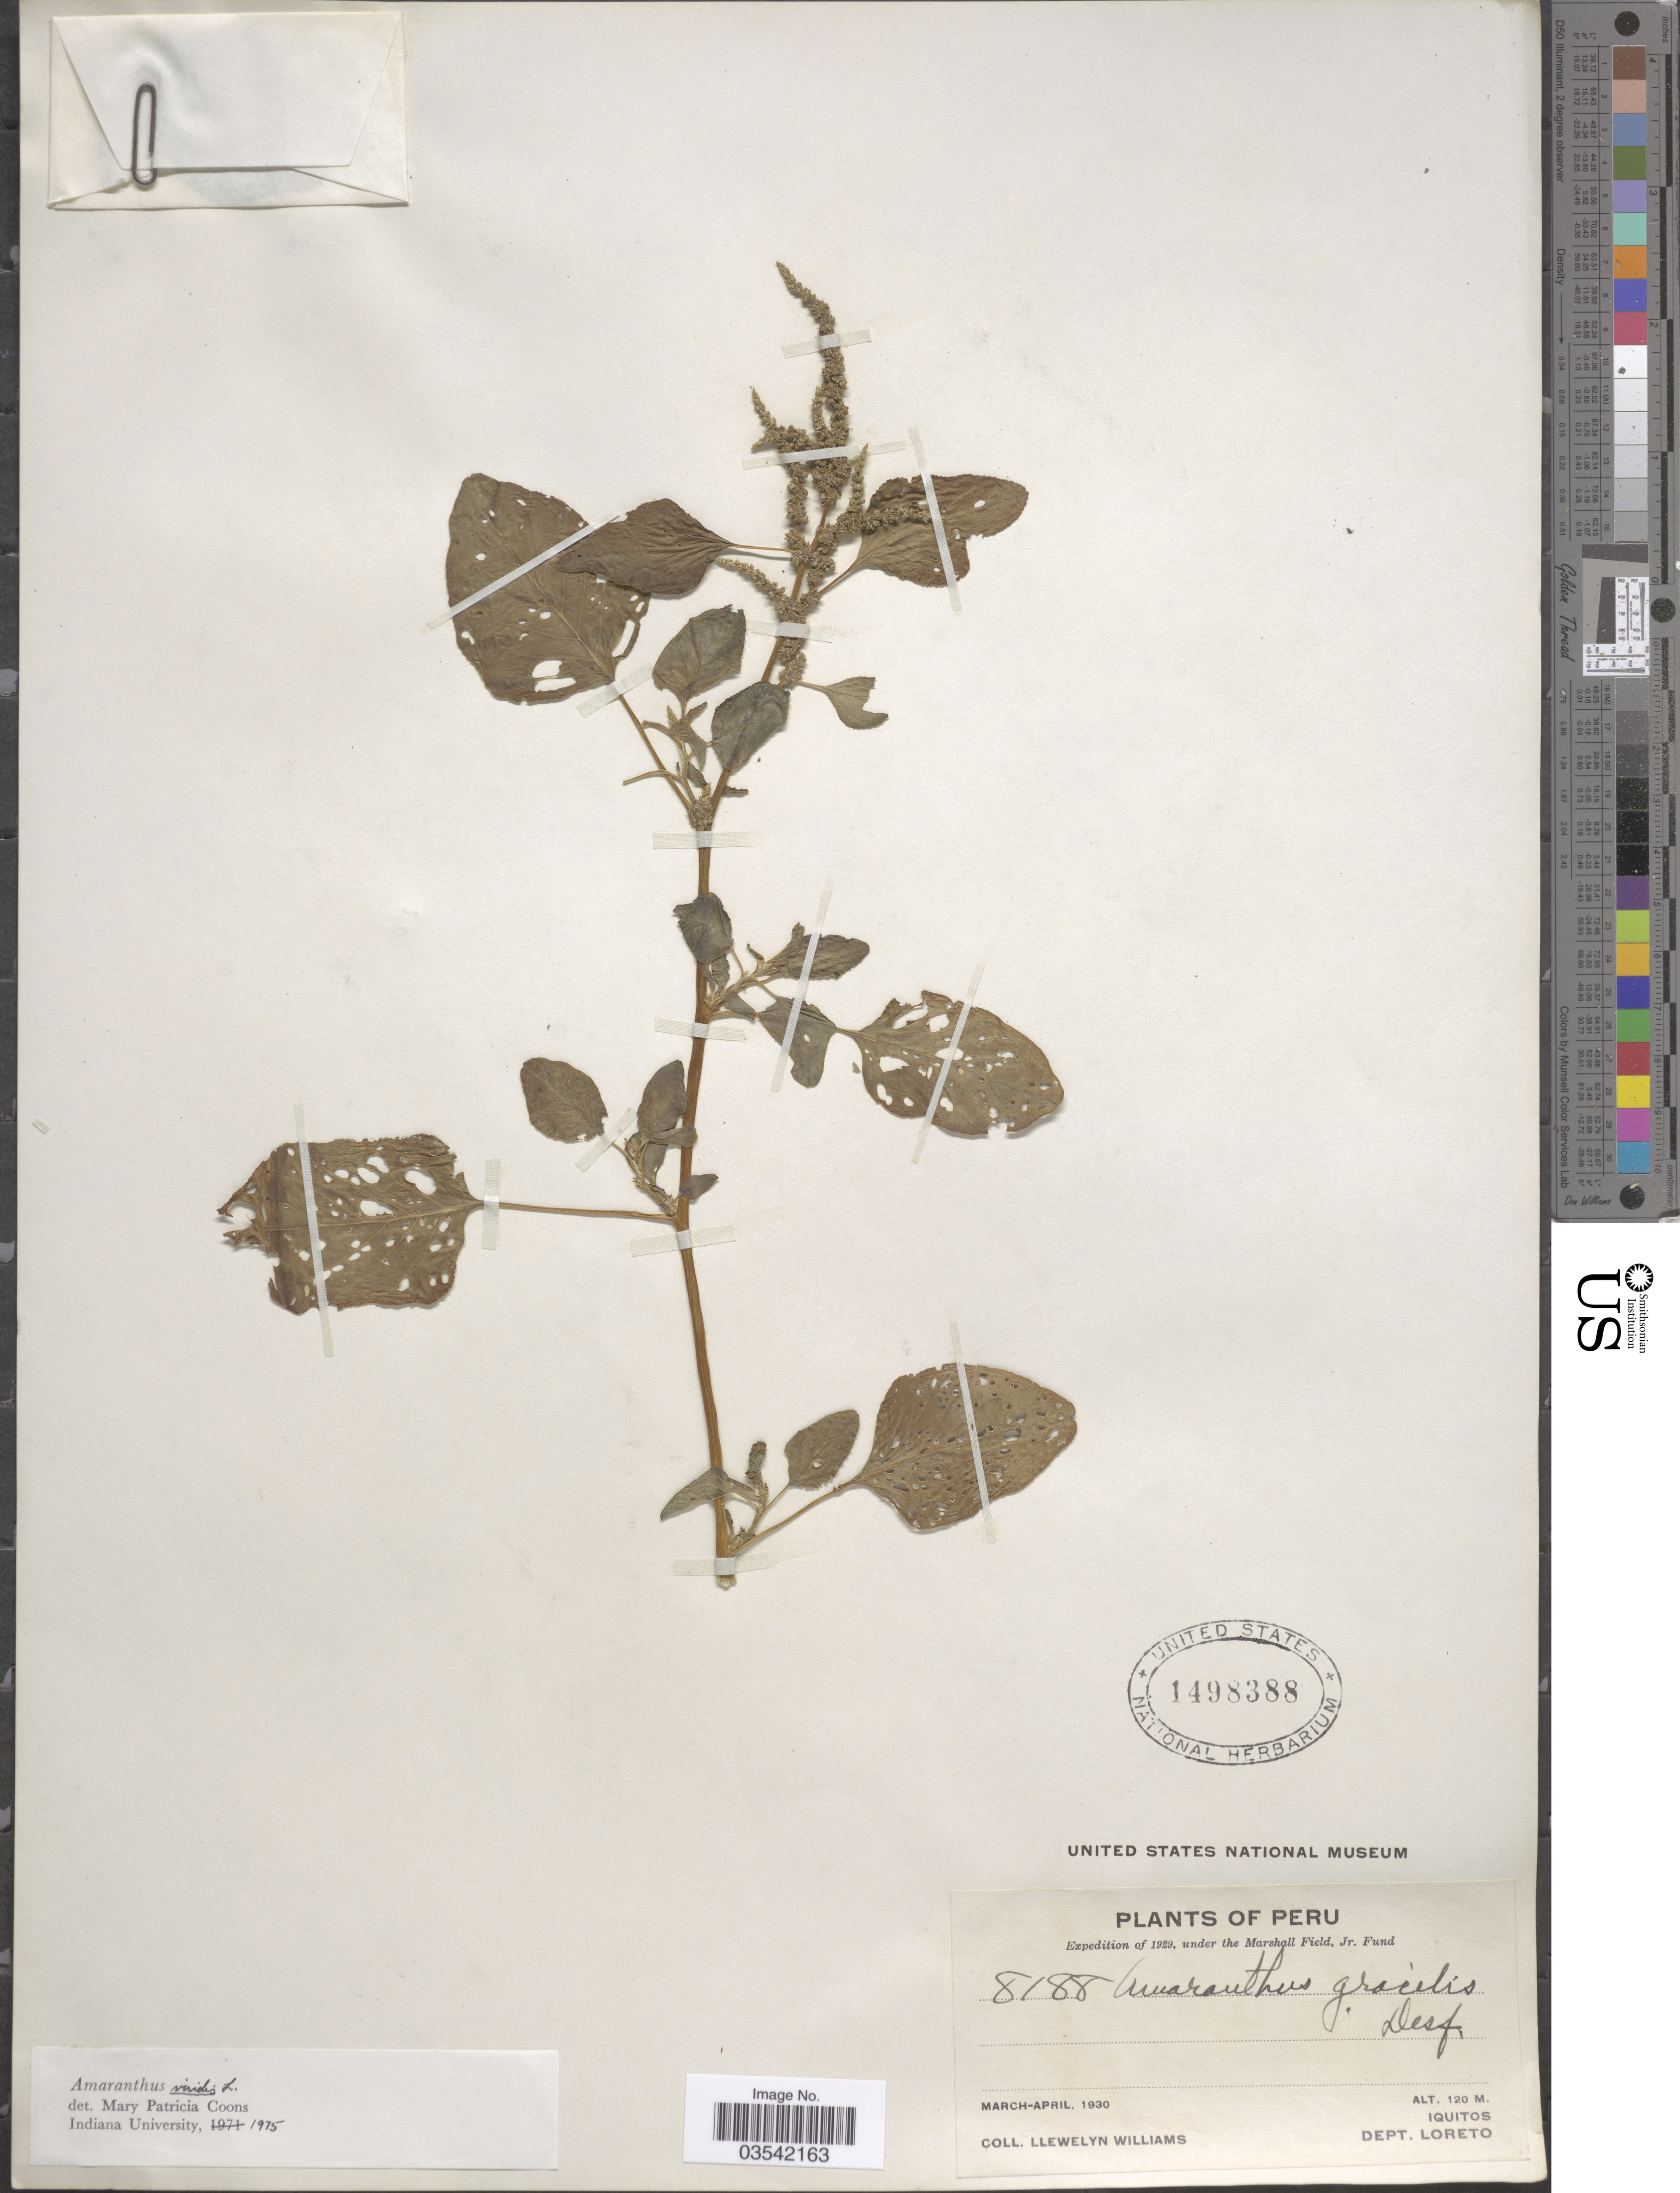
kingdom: Plantae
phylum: Tracheophyta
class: Magnoliopsida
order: Caryophyllales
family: Amaranthaceae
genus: Amaranthus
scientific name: Amaranthus viridis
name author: L.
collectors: Ll. Williams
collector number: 8188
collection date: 1930-03/1930-04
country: Peru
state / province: Loreto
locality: Iquitos. Dept. Loreto.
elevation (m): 120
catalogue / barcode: US 1498388